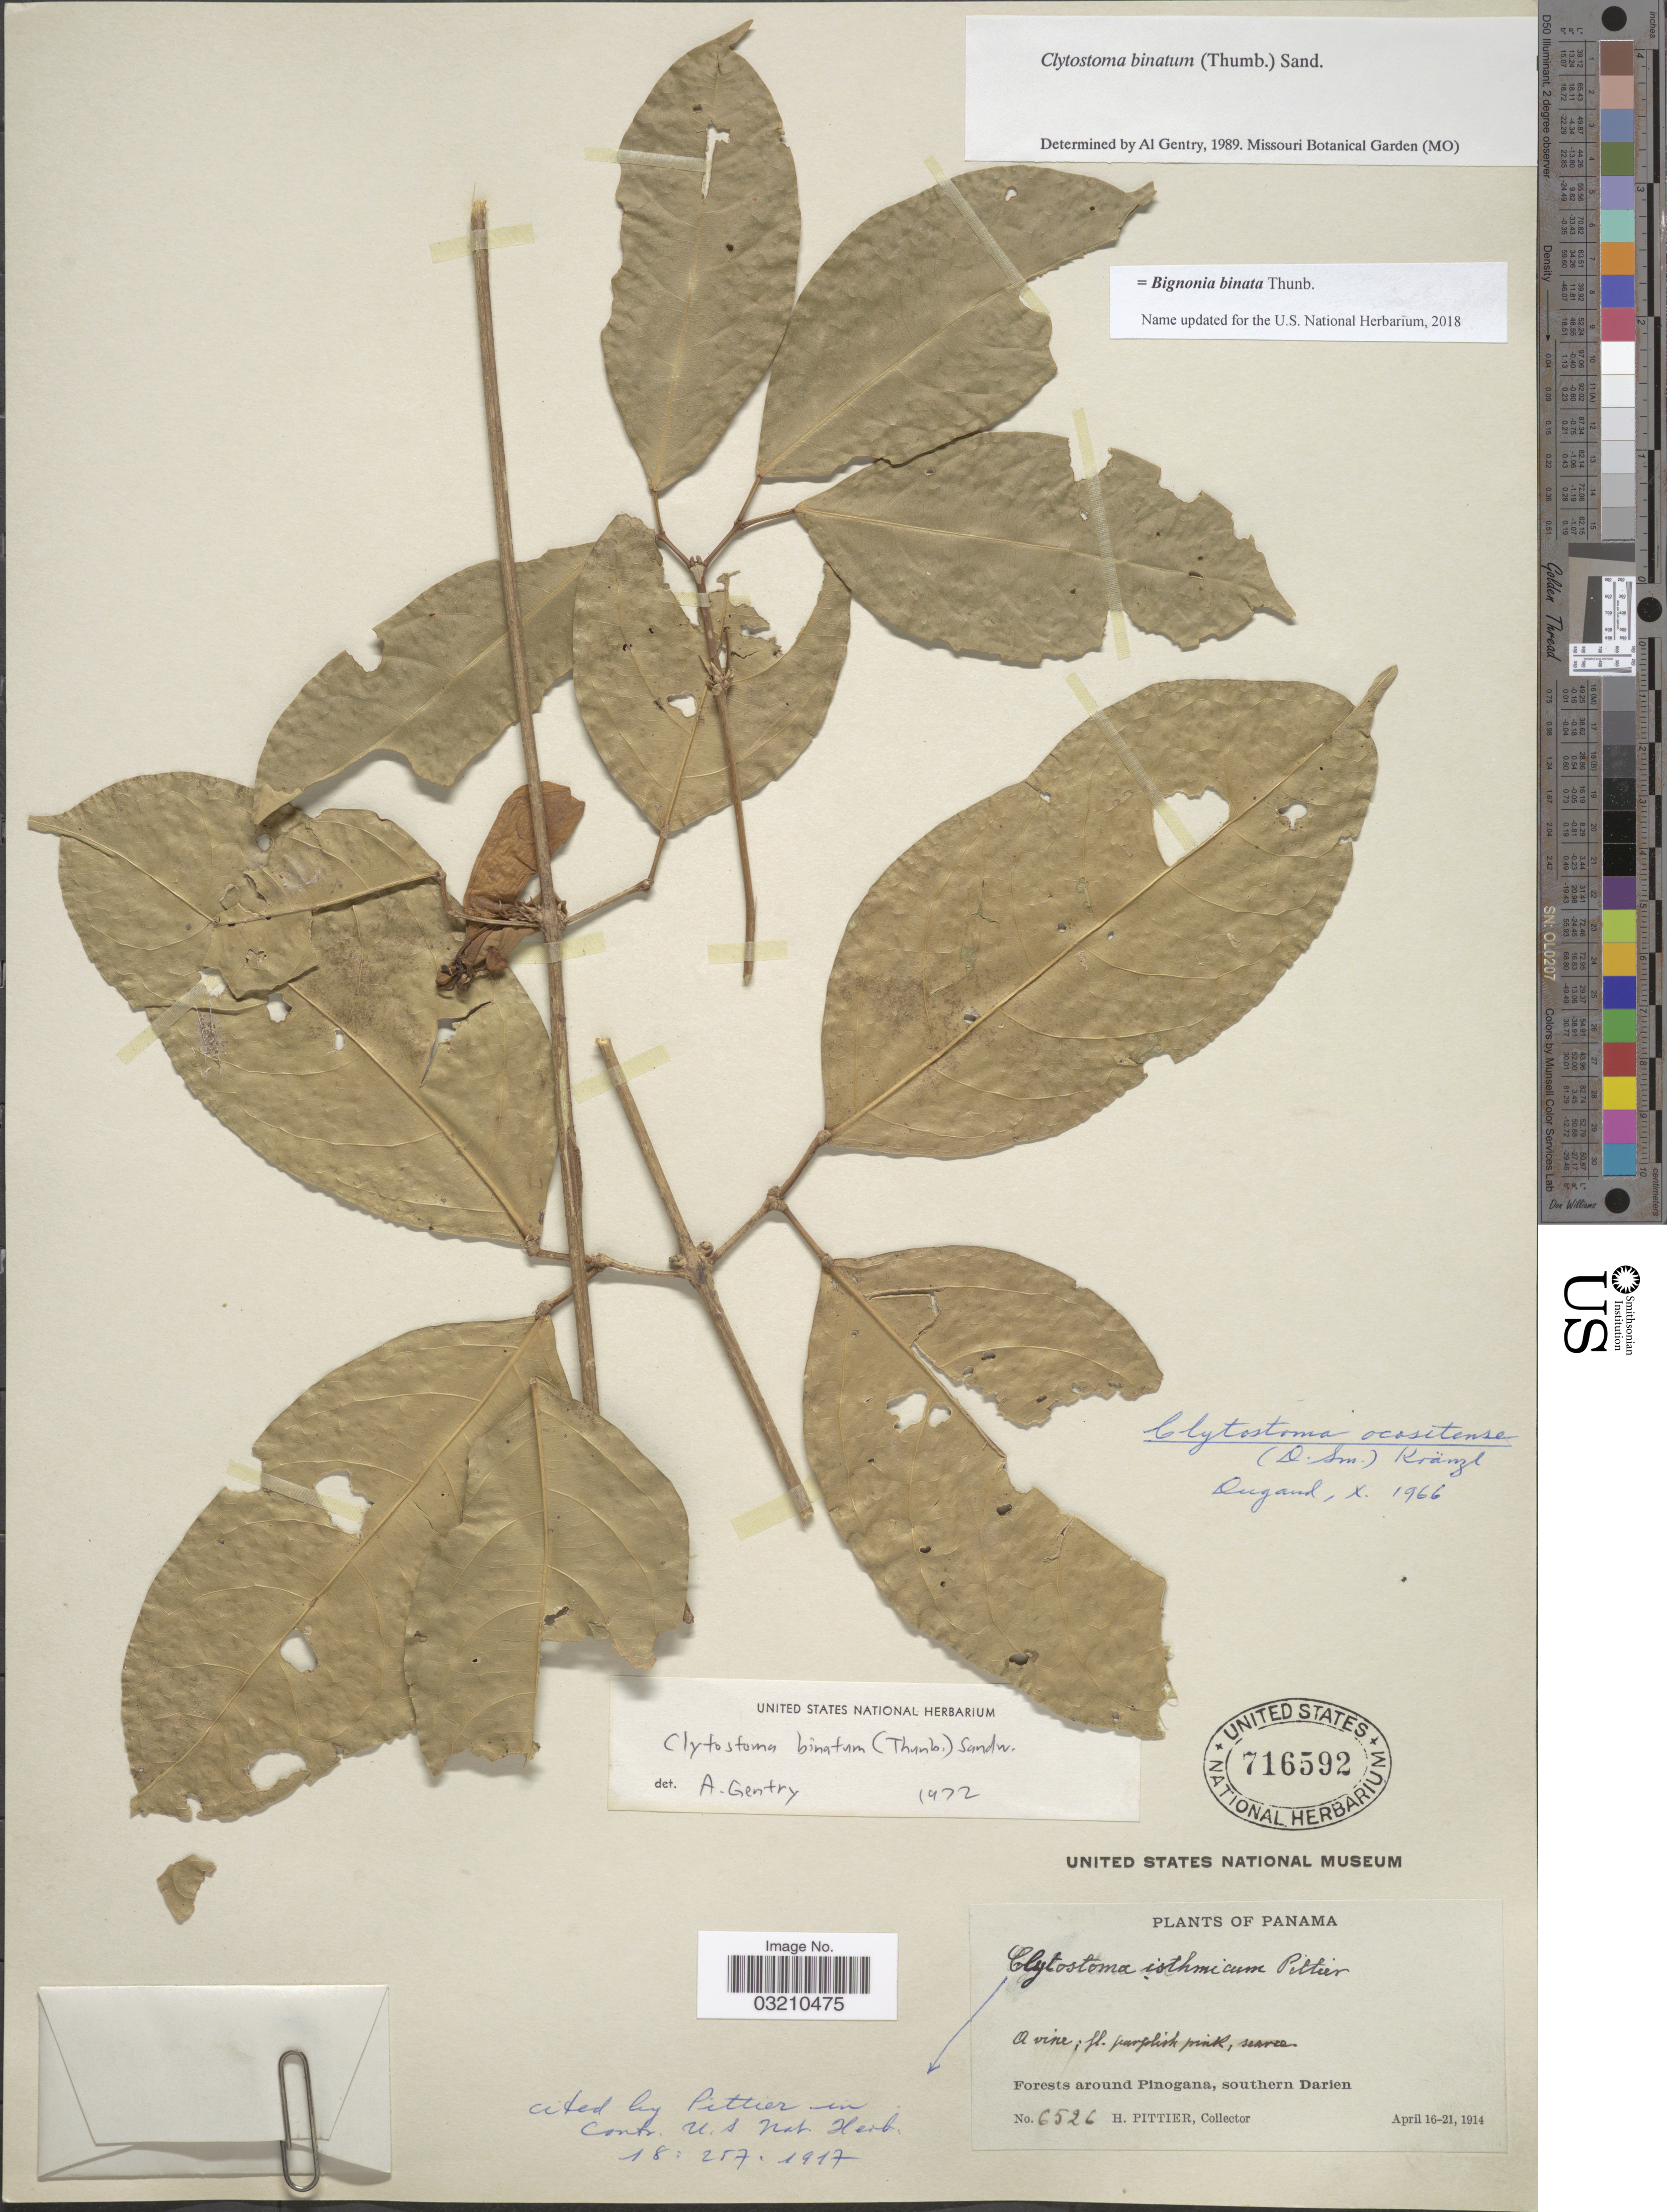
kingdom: Plantae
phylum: Tracheophyta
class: Magnoliopsida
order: Lamiales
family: Bignoniaceae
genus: Bignonia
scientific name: Bignonia binata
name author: Thunb.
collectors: H. F. Pittier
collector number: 6526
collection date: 1914-04-16/1914-04-21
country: Panama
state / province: Darién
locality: Forests around Pinogana, southern Darien.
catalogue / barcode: US 716592